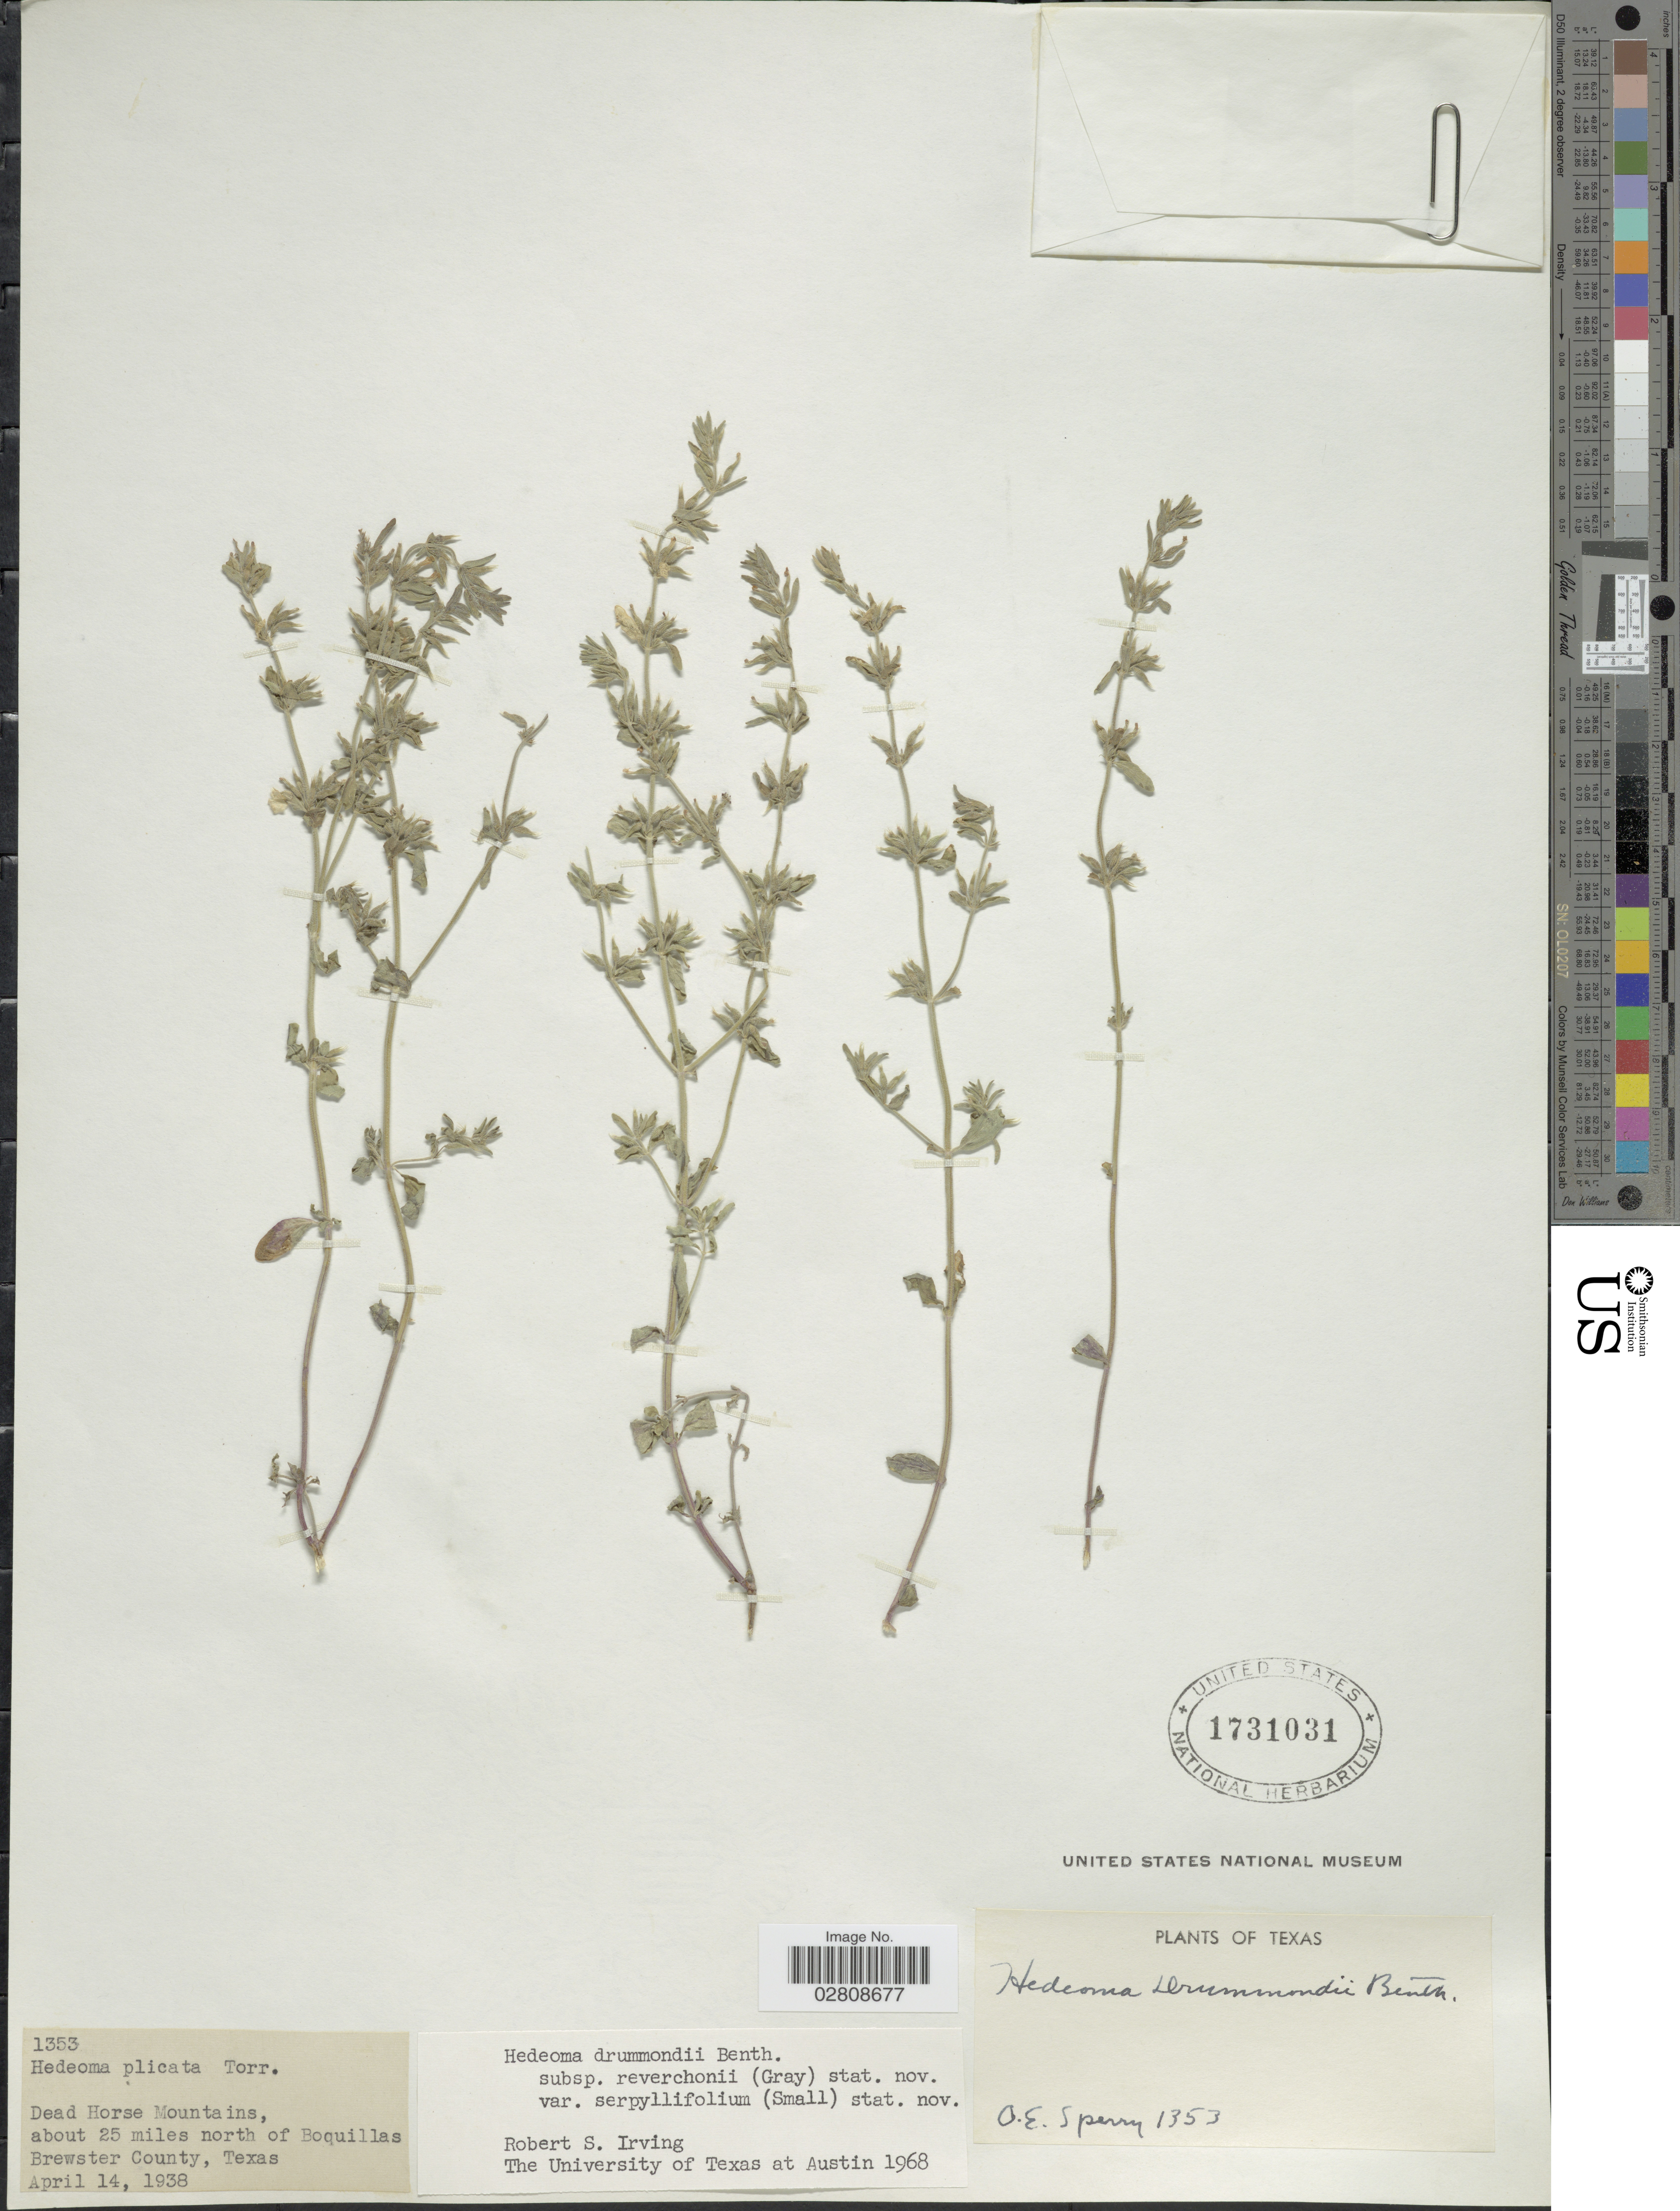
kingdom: Plantae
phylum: Tracheophyta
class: Magnoliopsida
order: Lamiales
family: Lamiaceae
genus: Hedeoma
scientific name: Hedeoma drummondii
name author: Benth.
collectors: O. E. Sperry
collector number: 1353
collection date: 1938-04-14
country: United States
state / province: Texas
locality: Dead Horse Mountains, about 25 miles north of Boquillas, Brewster County.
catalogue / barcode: US 1731031